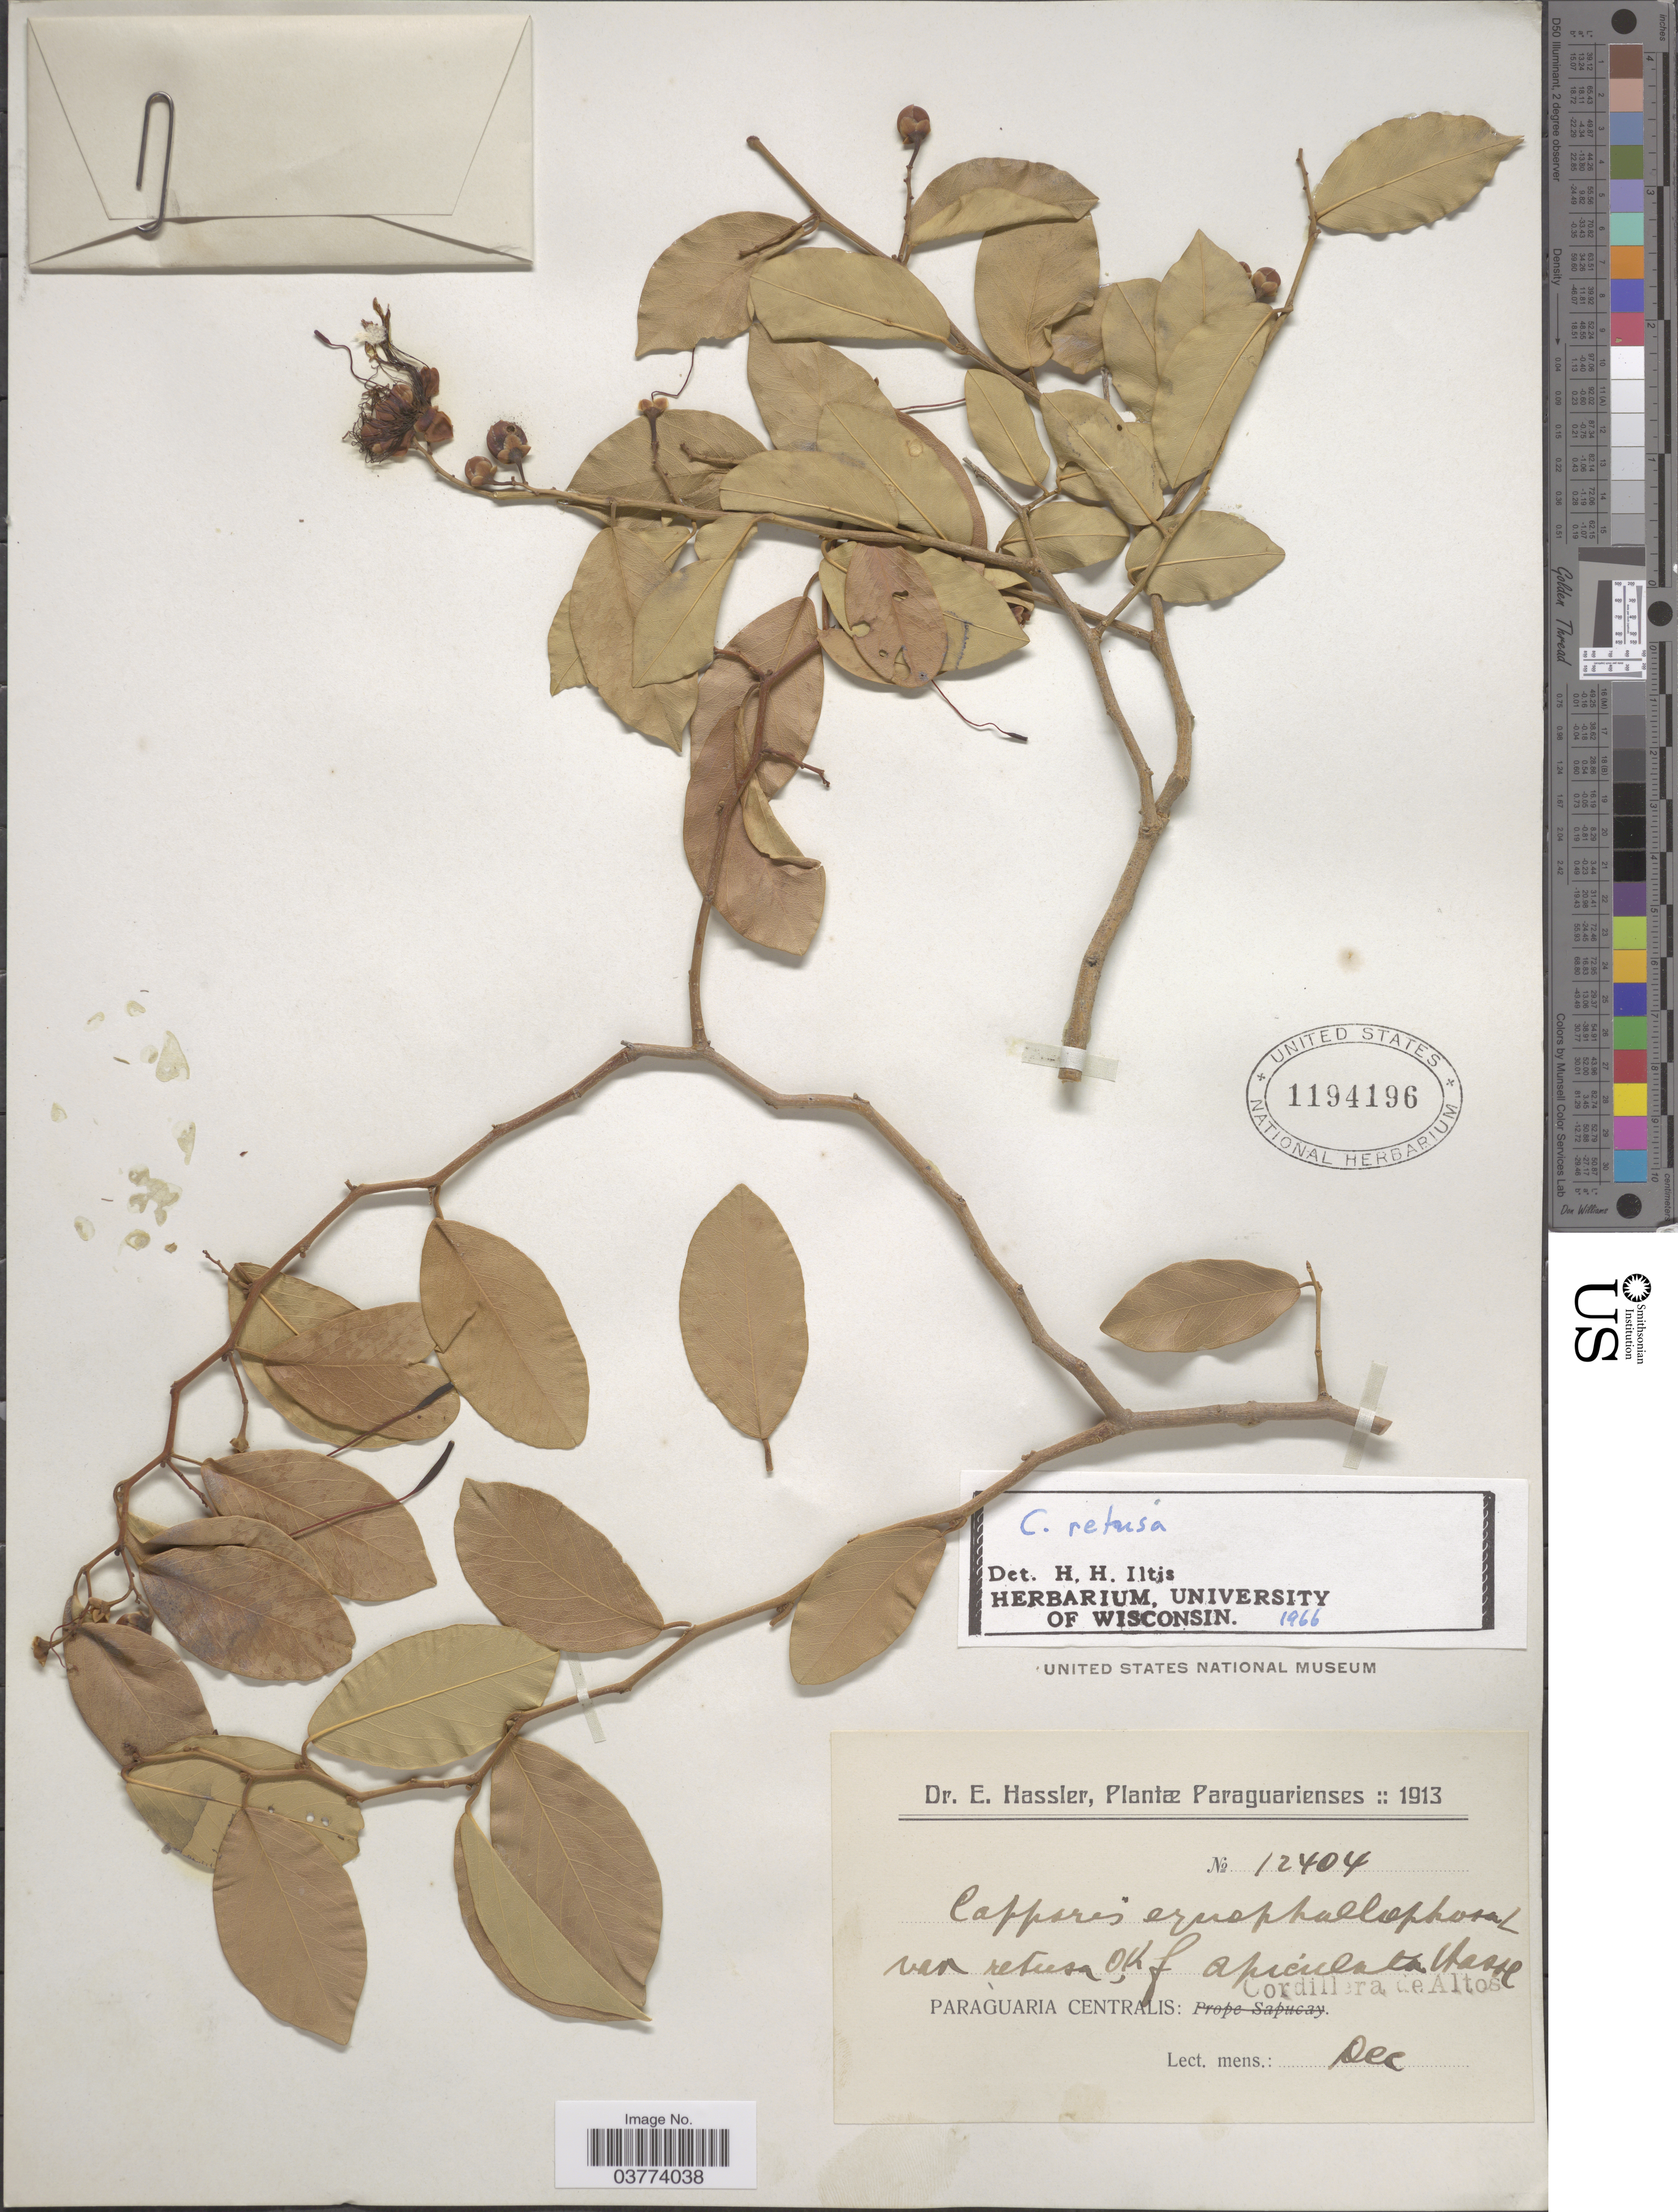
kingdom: Plantae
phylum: Tracheophyta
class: Magnoliopsida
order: Brassicales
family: Capparaceae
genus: Cynophalla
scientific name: Cynophalla retusa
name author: (Griseb.) Cornejo & Iltis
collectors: E. Hassler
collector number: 12404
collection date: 1913-12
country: Paraguay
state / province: Central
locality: Paraguaria Centralis: Cordillera de Altos.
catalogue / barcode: US 1194196